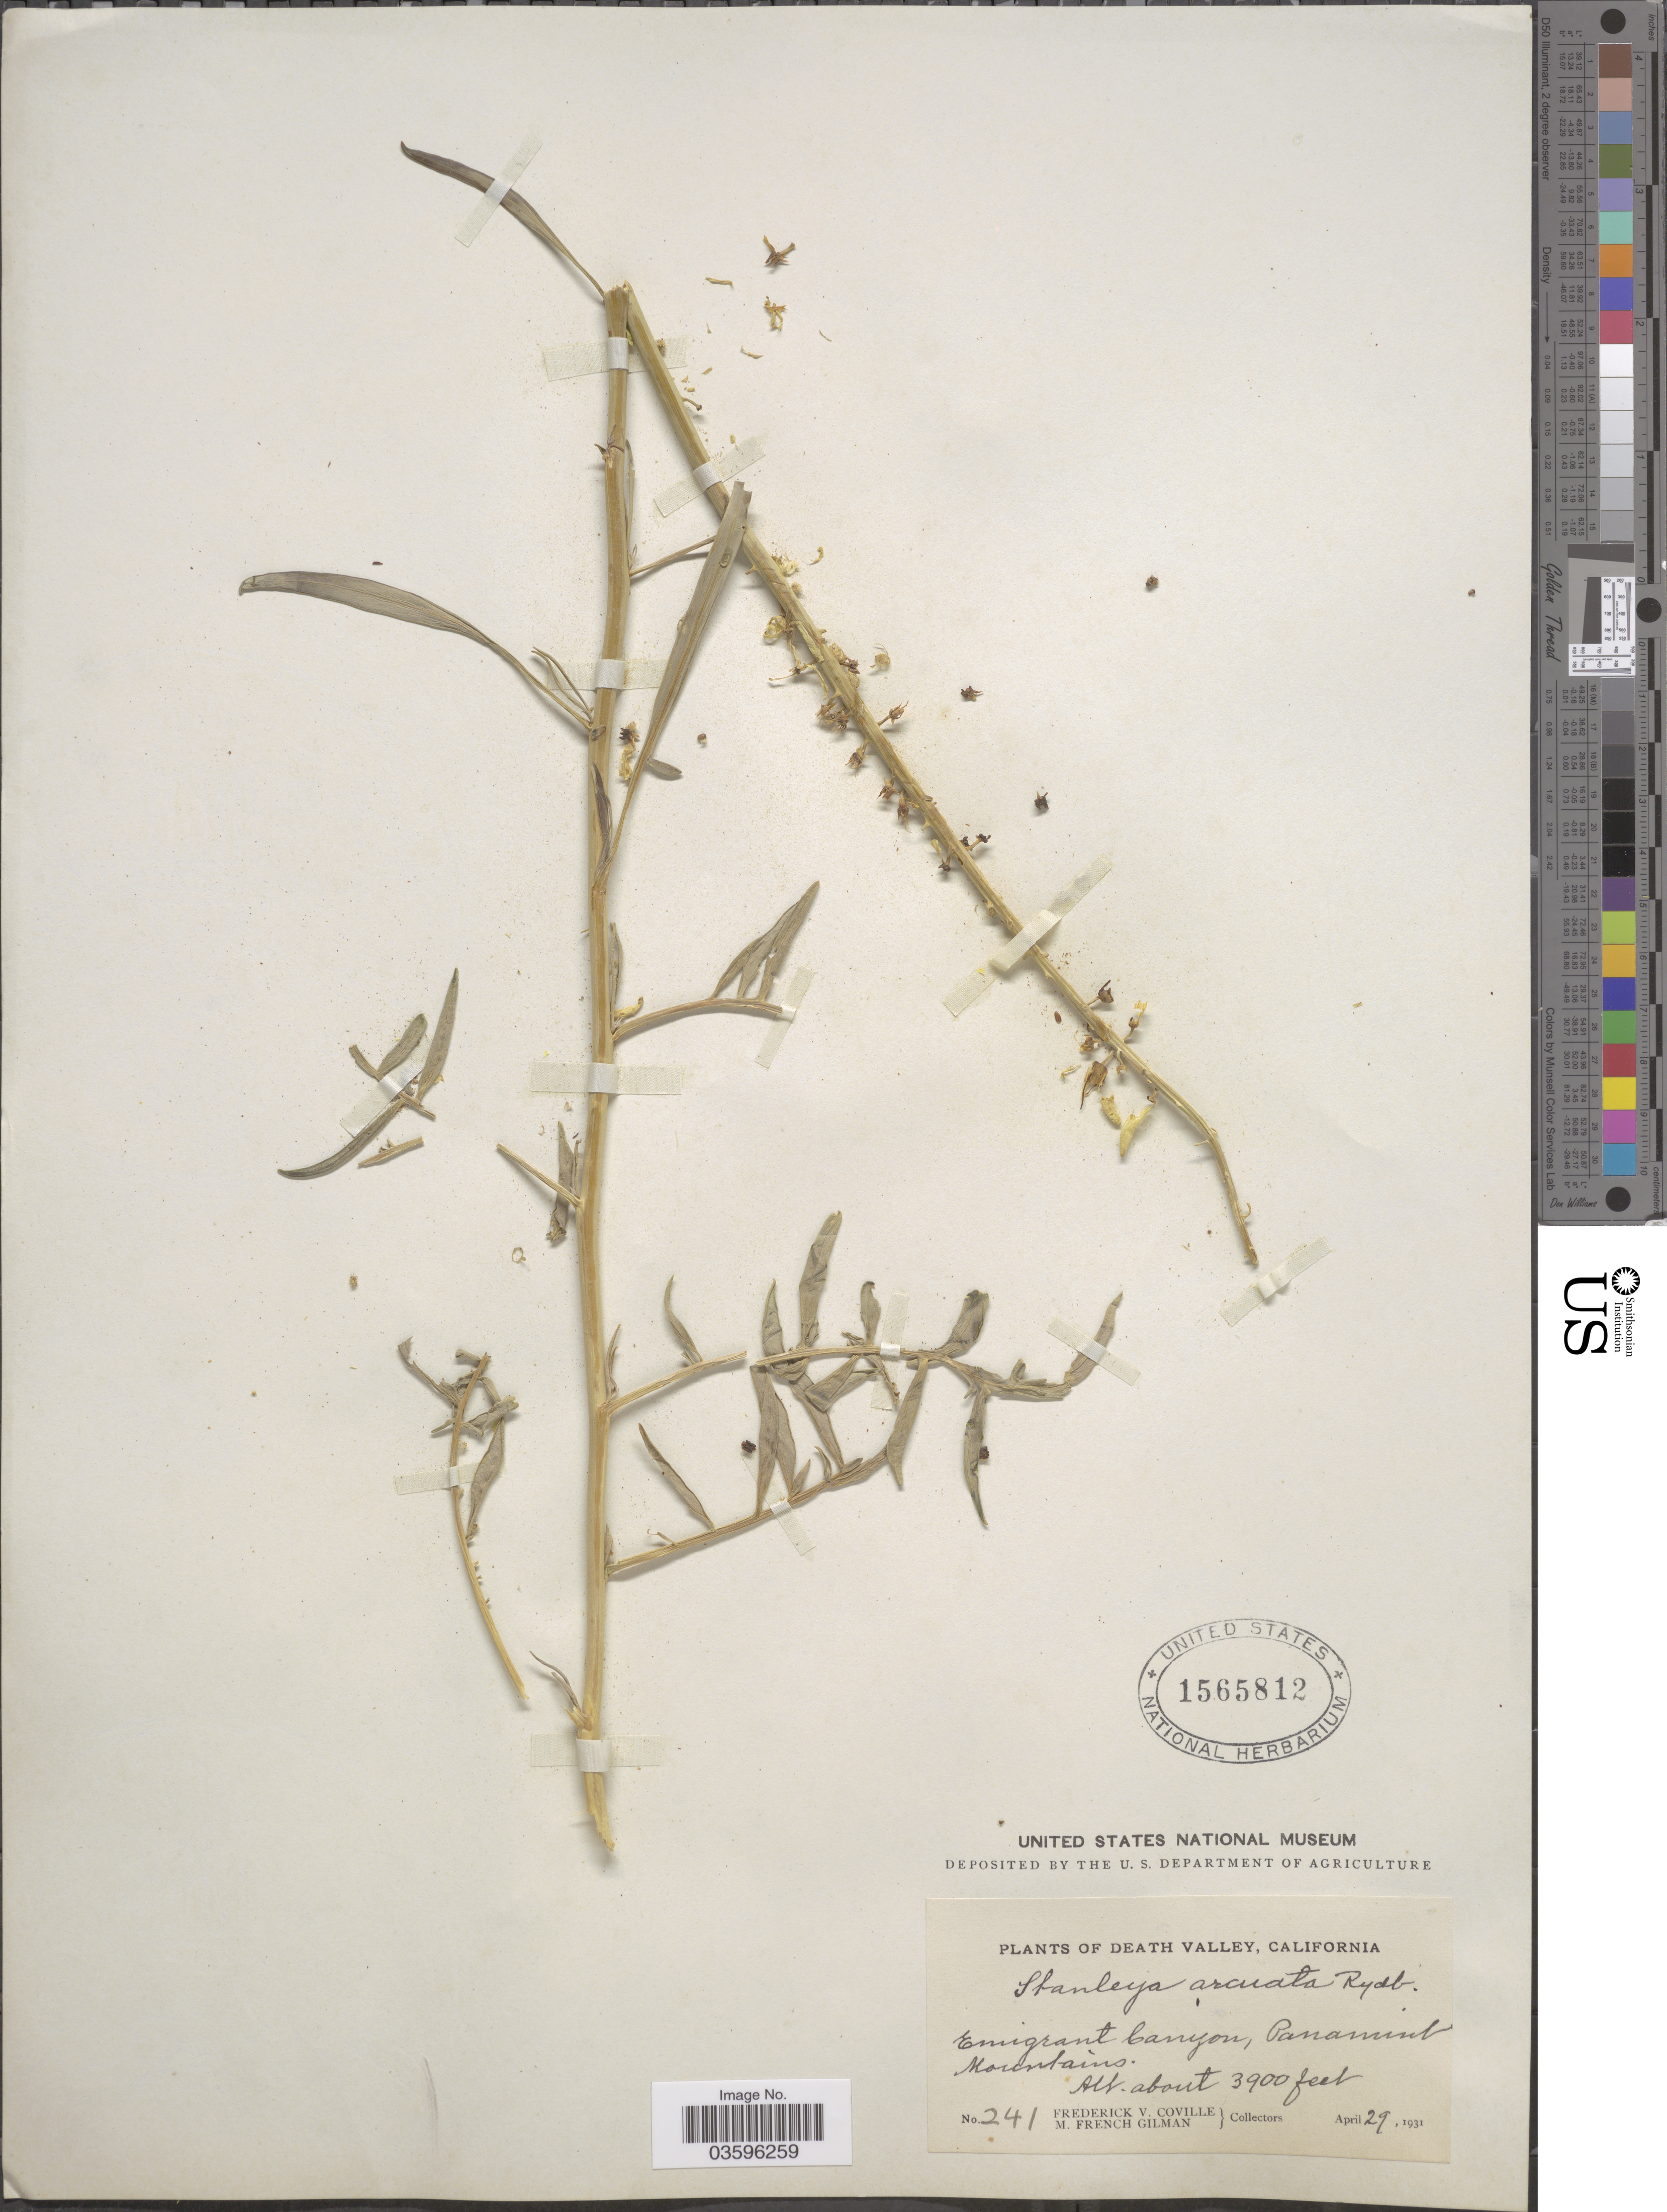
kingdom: Plantae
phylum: Tracheophyta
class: Magnoliopsida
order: Brassicales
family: Brassicaceae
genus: Stanleya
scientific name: Stanleya pinnata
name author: (Pursh) Britton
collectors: F. V. Coville & M. F. Gilman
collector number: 241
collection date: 1931-04-29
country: United States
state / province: California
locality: Death Valley. Emigrant Canyon, Panamint Mountains.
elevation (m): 1189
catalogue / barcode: US 1565812